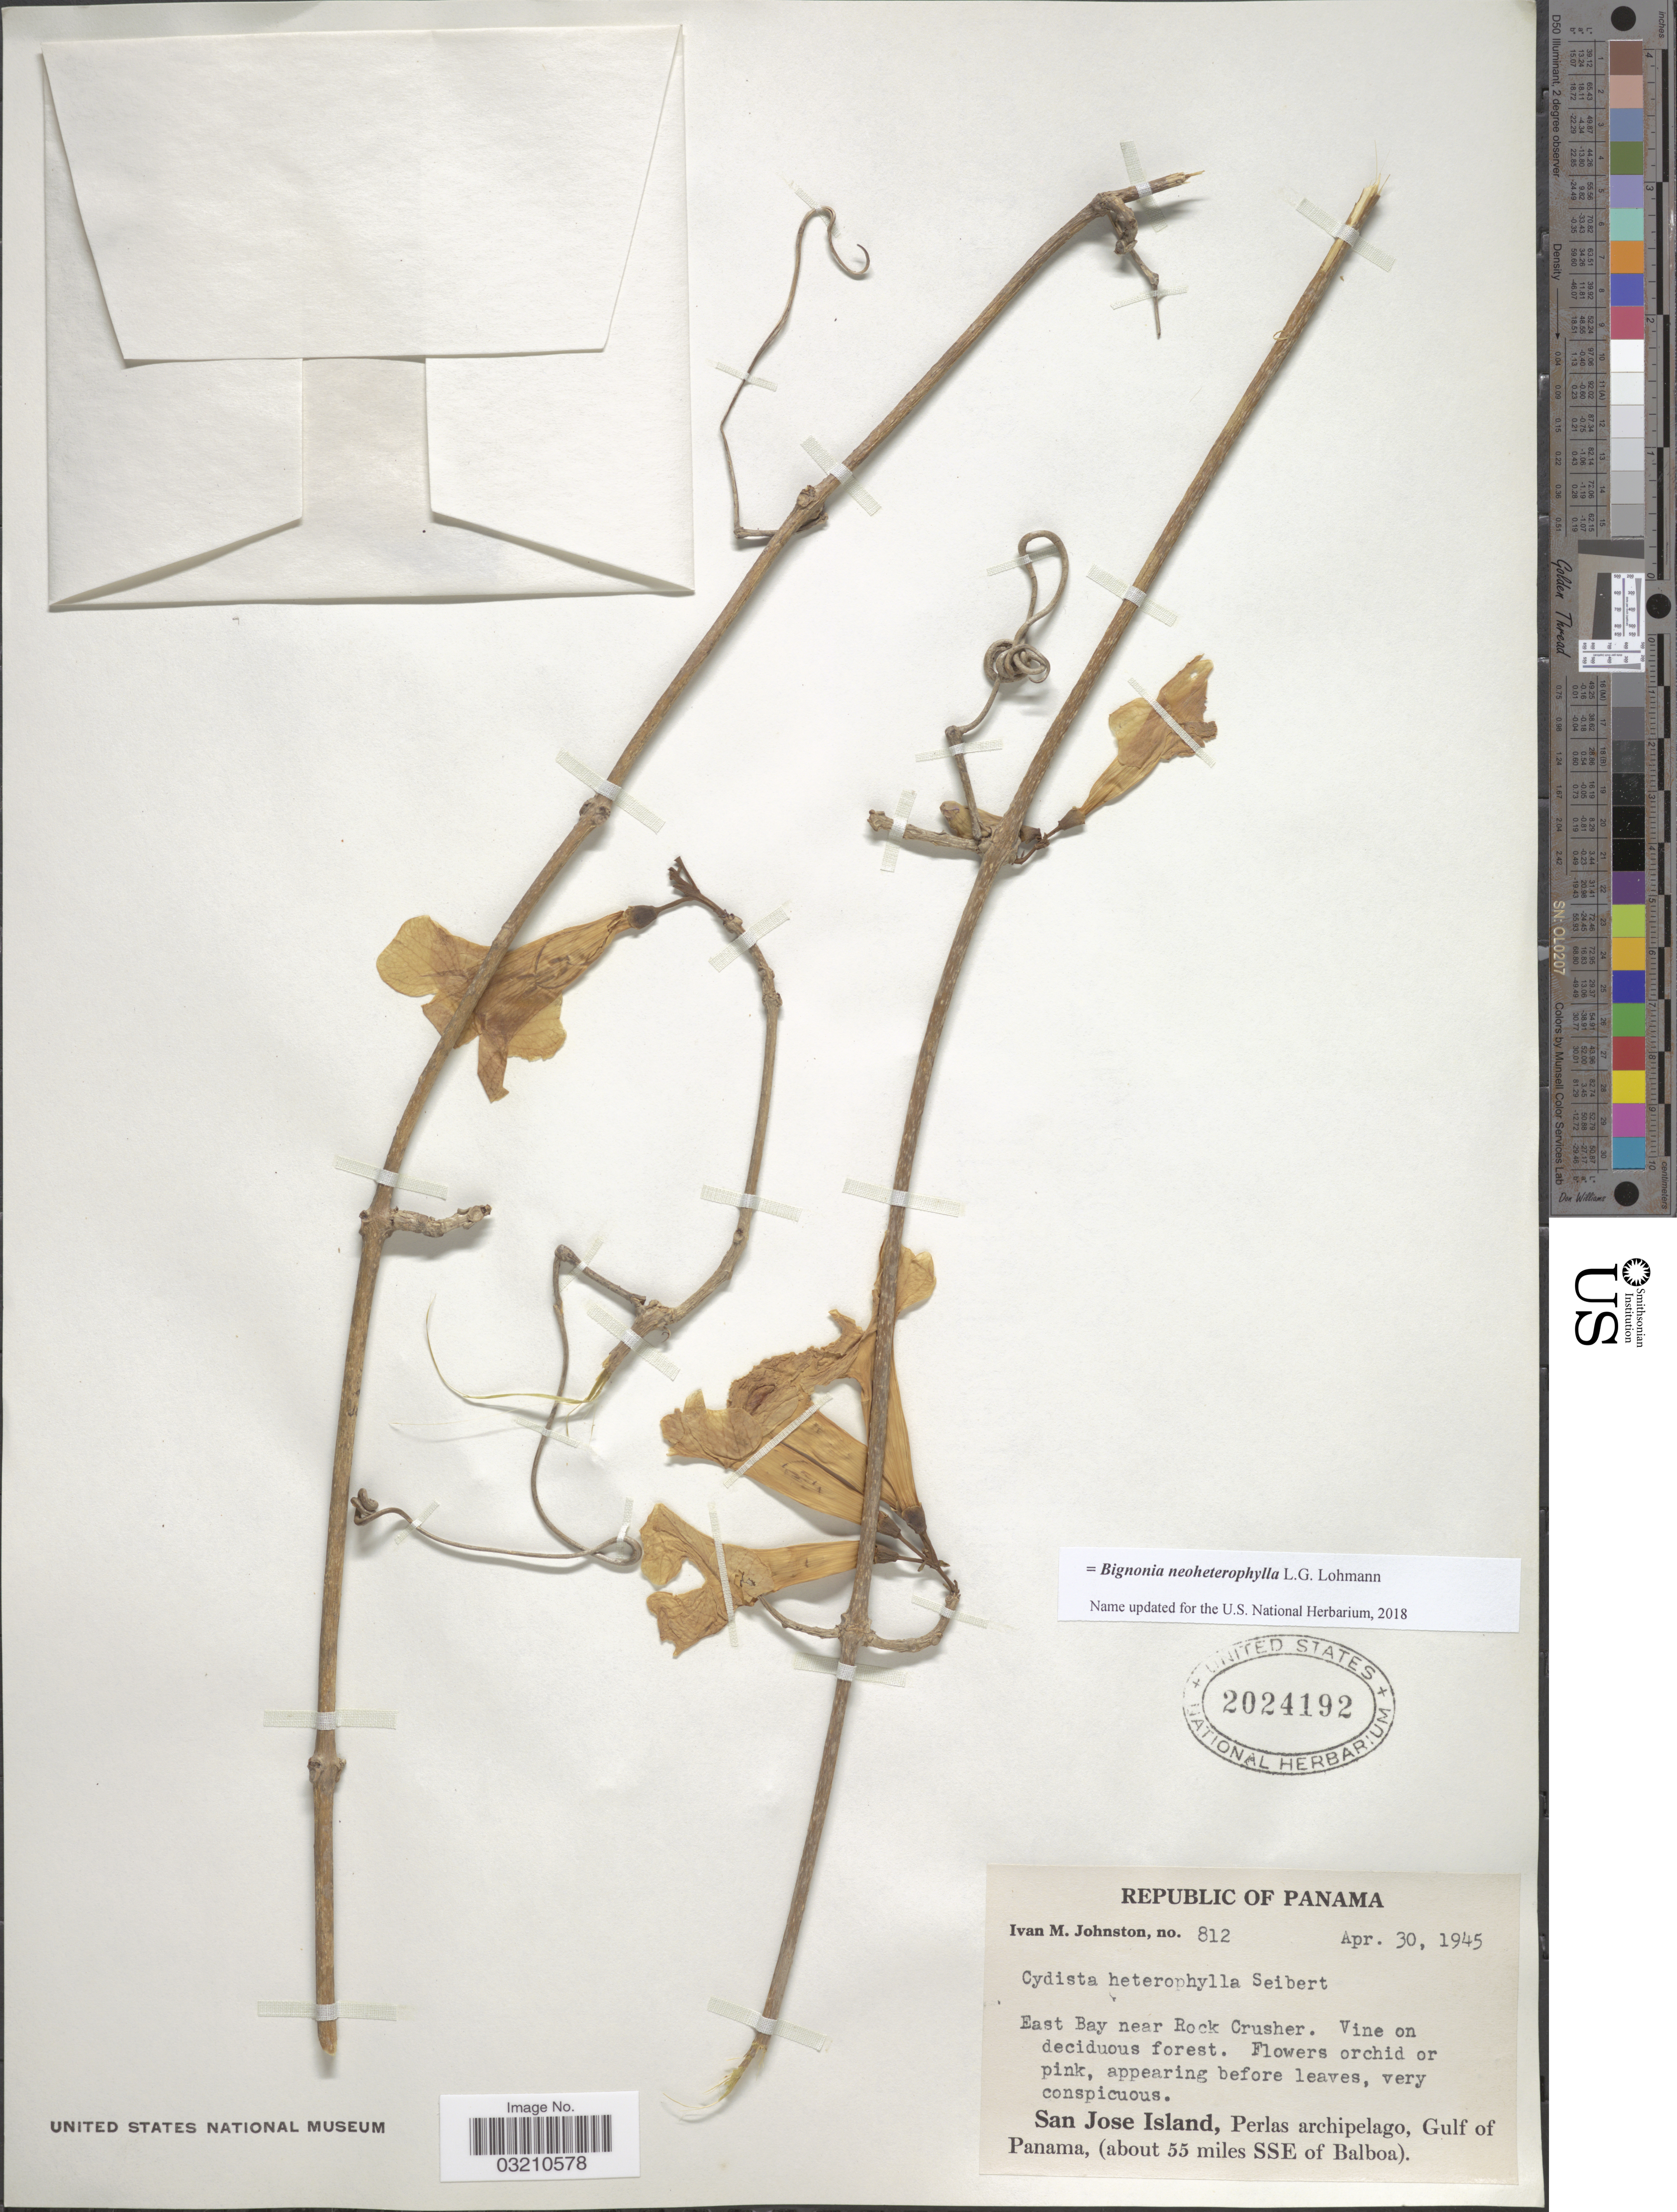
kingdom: Plantae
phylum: Tracheophyta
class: Magnoliopsida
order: Lamiales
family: Bignoniaceae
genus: Bignonia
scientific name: Bignonia neoheterophylla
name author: L.G. Lohmann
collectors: I.M. Johnston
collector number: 812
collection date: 1945-04-30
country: Panama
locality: East Bay near Rock Crusher. San Jose Island, Perlas archipelago, Gulf of Panama, (about 55 miles SSE of Balboa).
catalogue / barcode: US 2024192